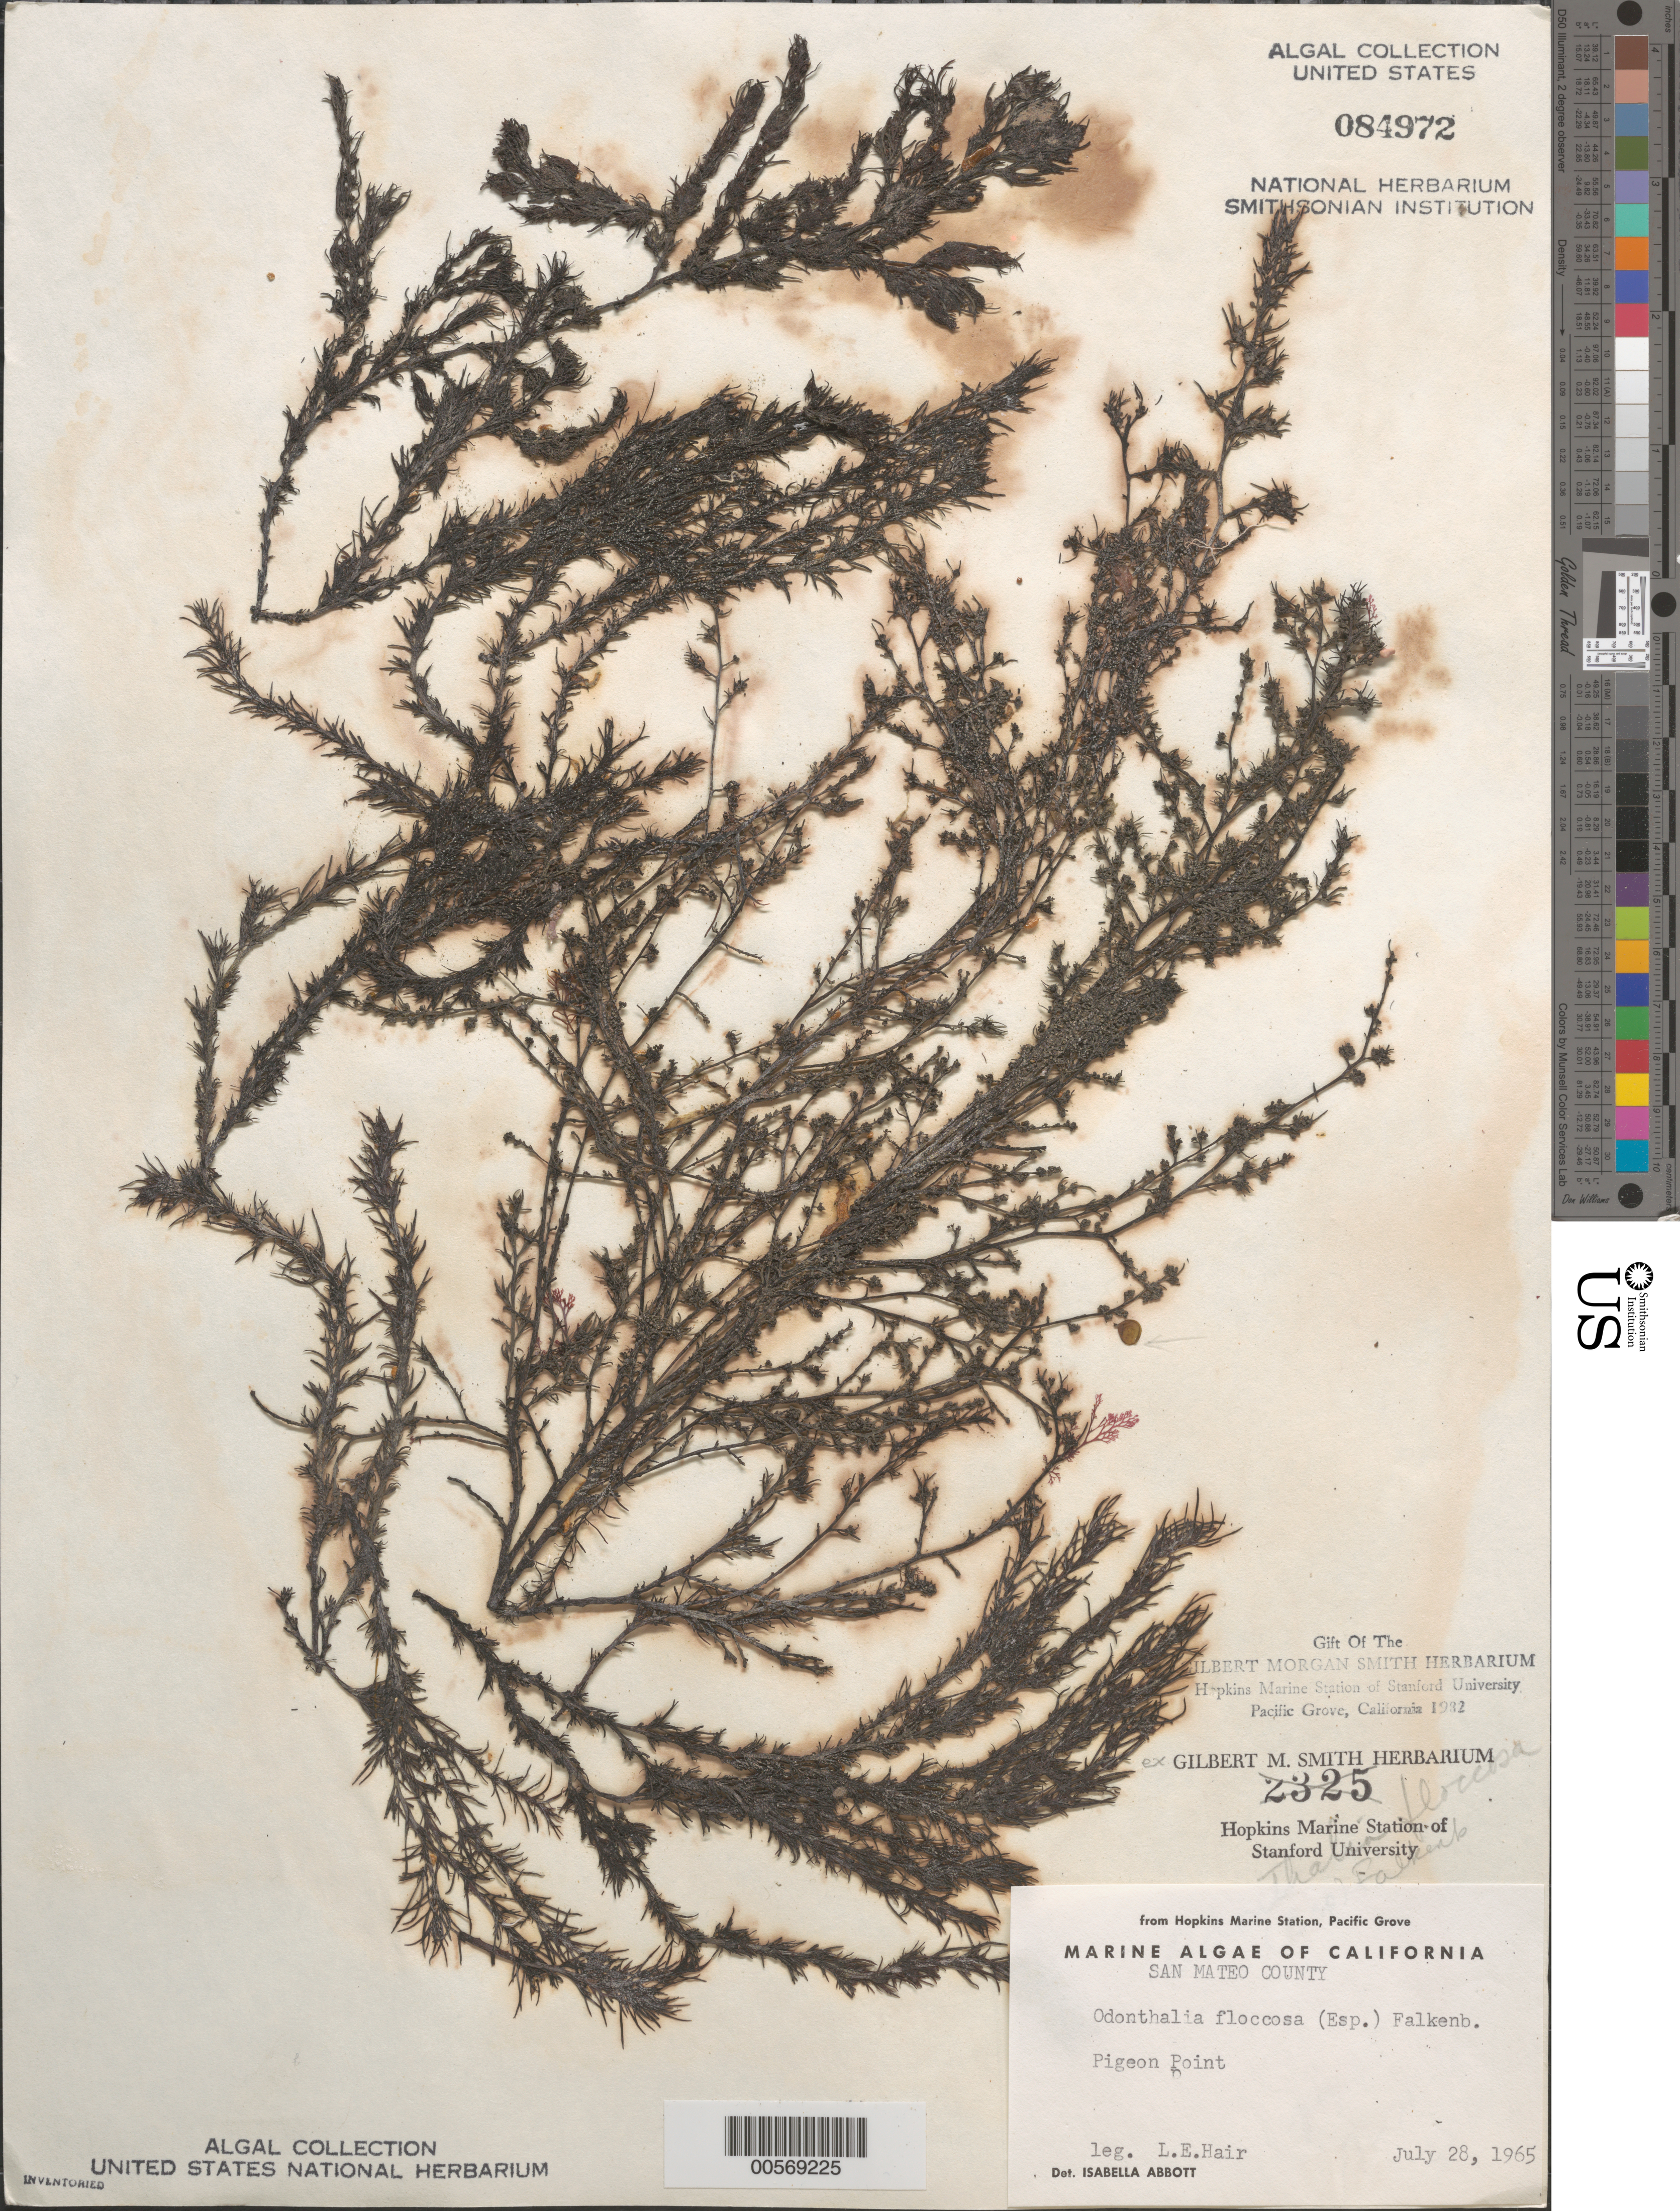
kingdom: Plantae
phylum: Rhodophyta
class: Florideophyceae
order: Ceramiales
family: Rhodomelaceae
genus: Odonthalia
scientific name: Odonthalia floccosa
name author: (Esper) Falkenb.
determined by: Abbott, Isabella A.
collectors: L. Hair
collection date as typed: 28 Jul 1965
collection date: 1965-07-28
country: United States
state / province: California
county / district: San Mateo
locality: Pigeon Point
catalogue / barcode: US 84972